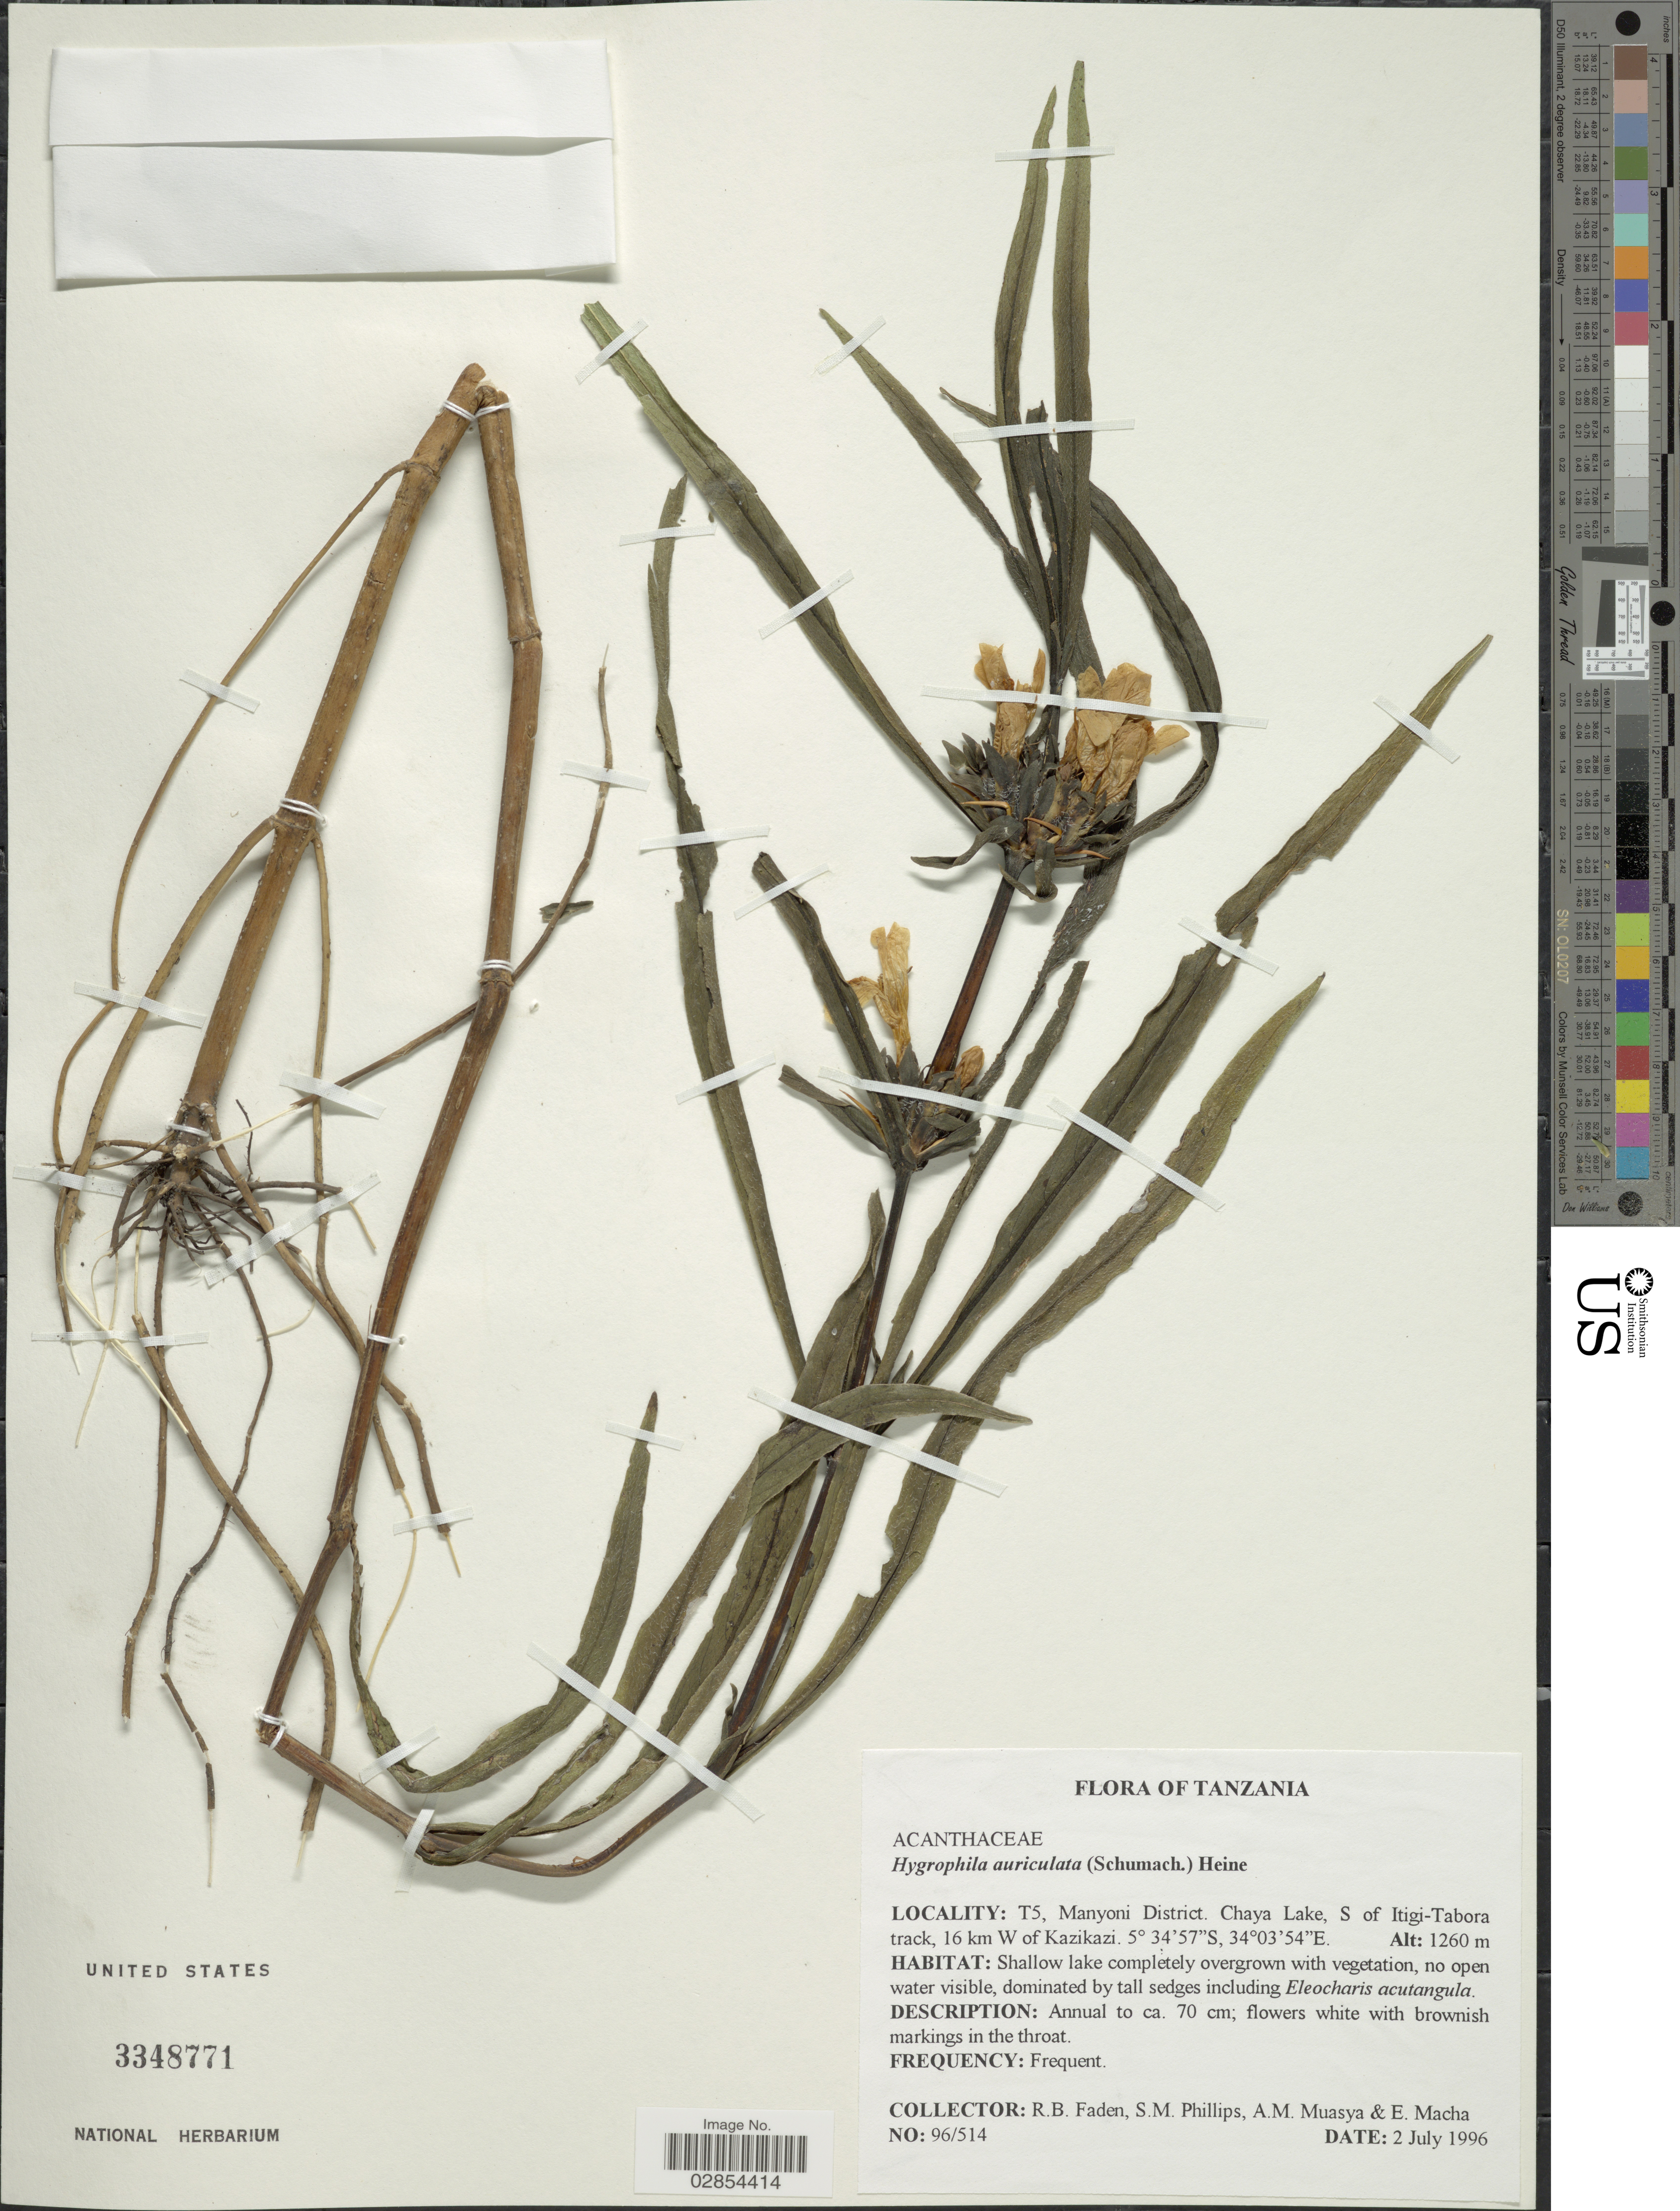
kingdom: Plantae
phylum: Tracheophyta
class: Magnoliopsida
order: Lamiales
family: Acanthaceae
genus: Hygrophila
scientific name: Hygrophila auriculata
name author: (Schumach.) Heine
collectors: R. B. Faden, S. M. Phillips, A. Muasya & E. Macha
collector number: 96/514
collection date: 1996-07-02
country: Tanzania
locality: T5, Manyoni District. Chaya Lake, S of Itigi-Tabora track, 16 km W of Kazikazi.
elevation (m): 1260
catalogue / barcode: US 3348771